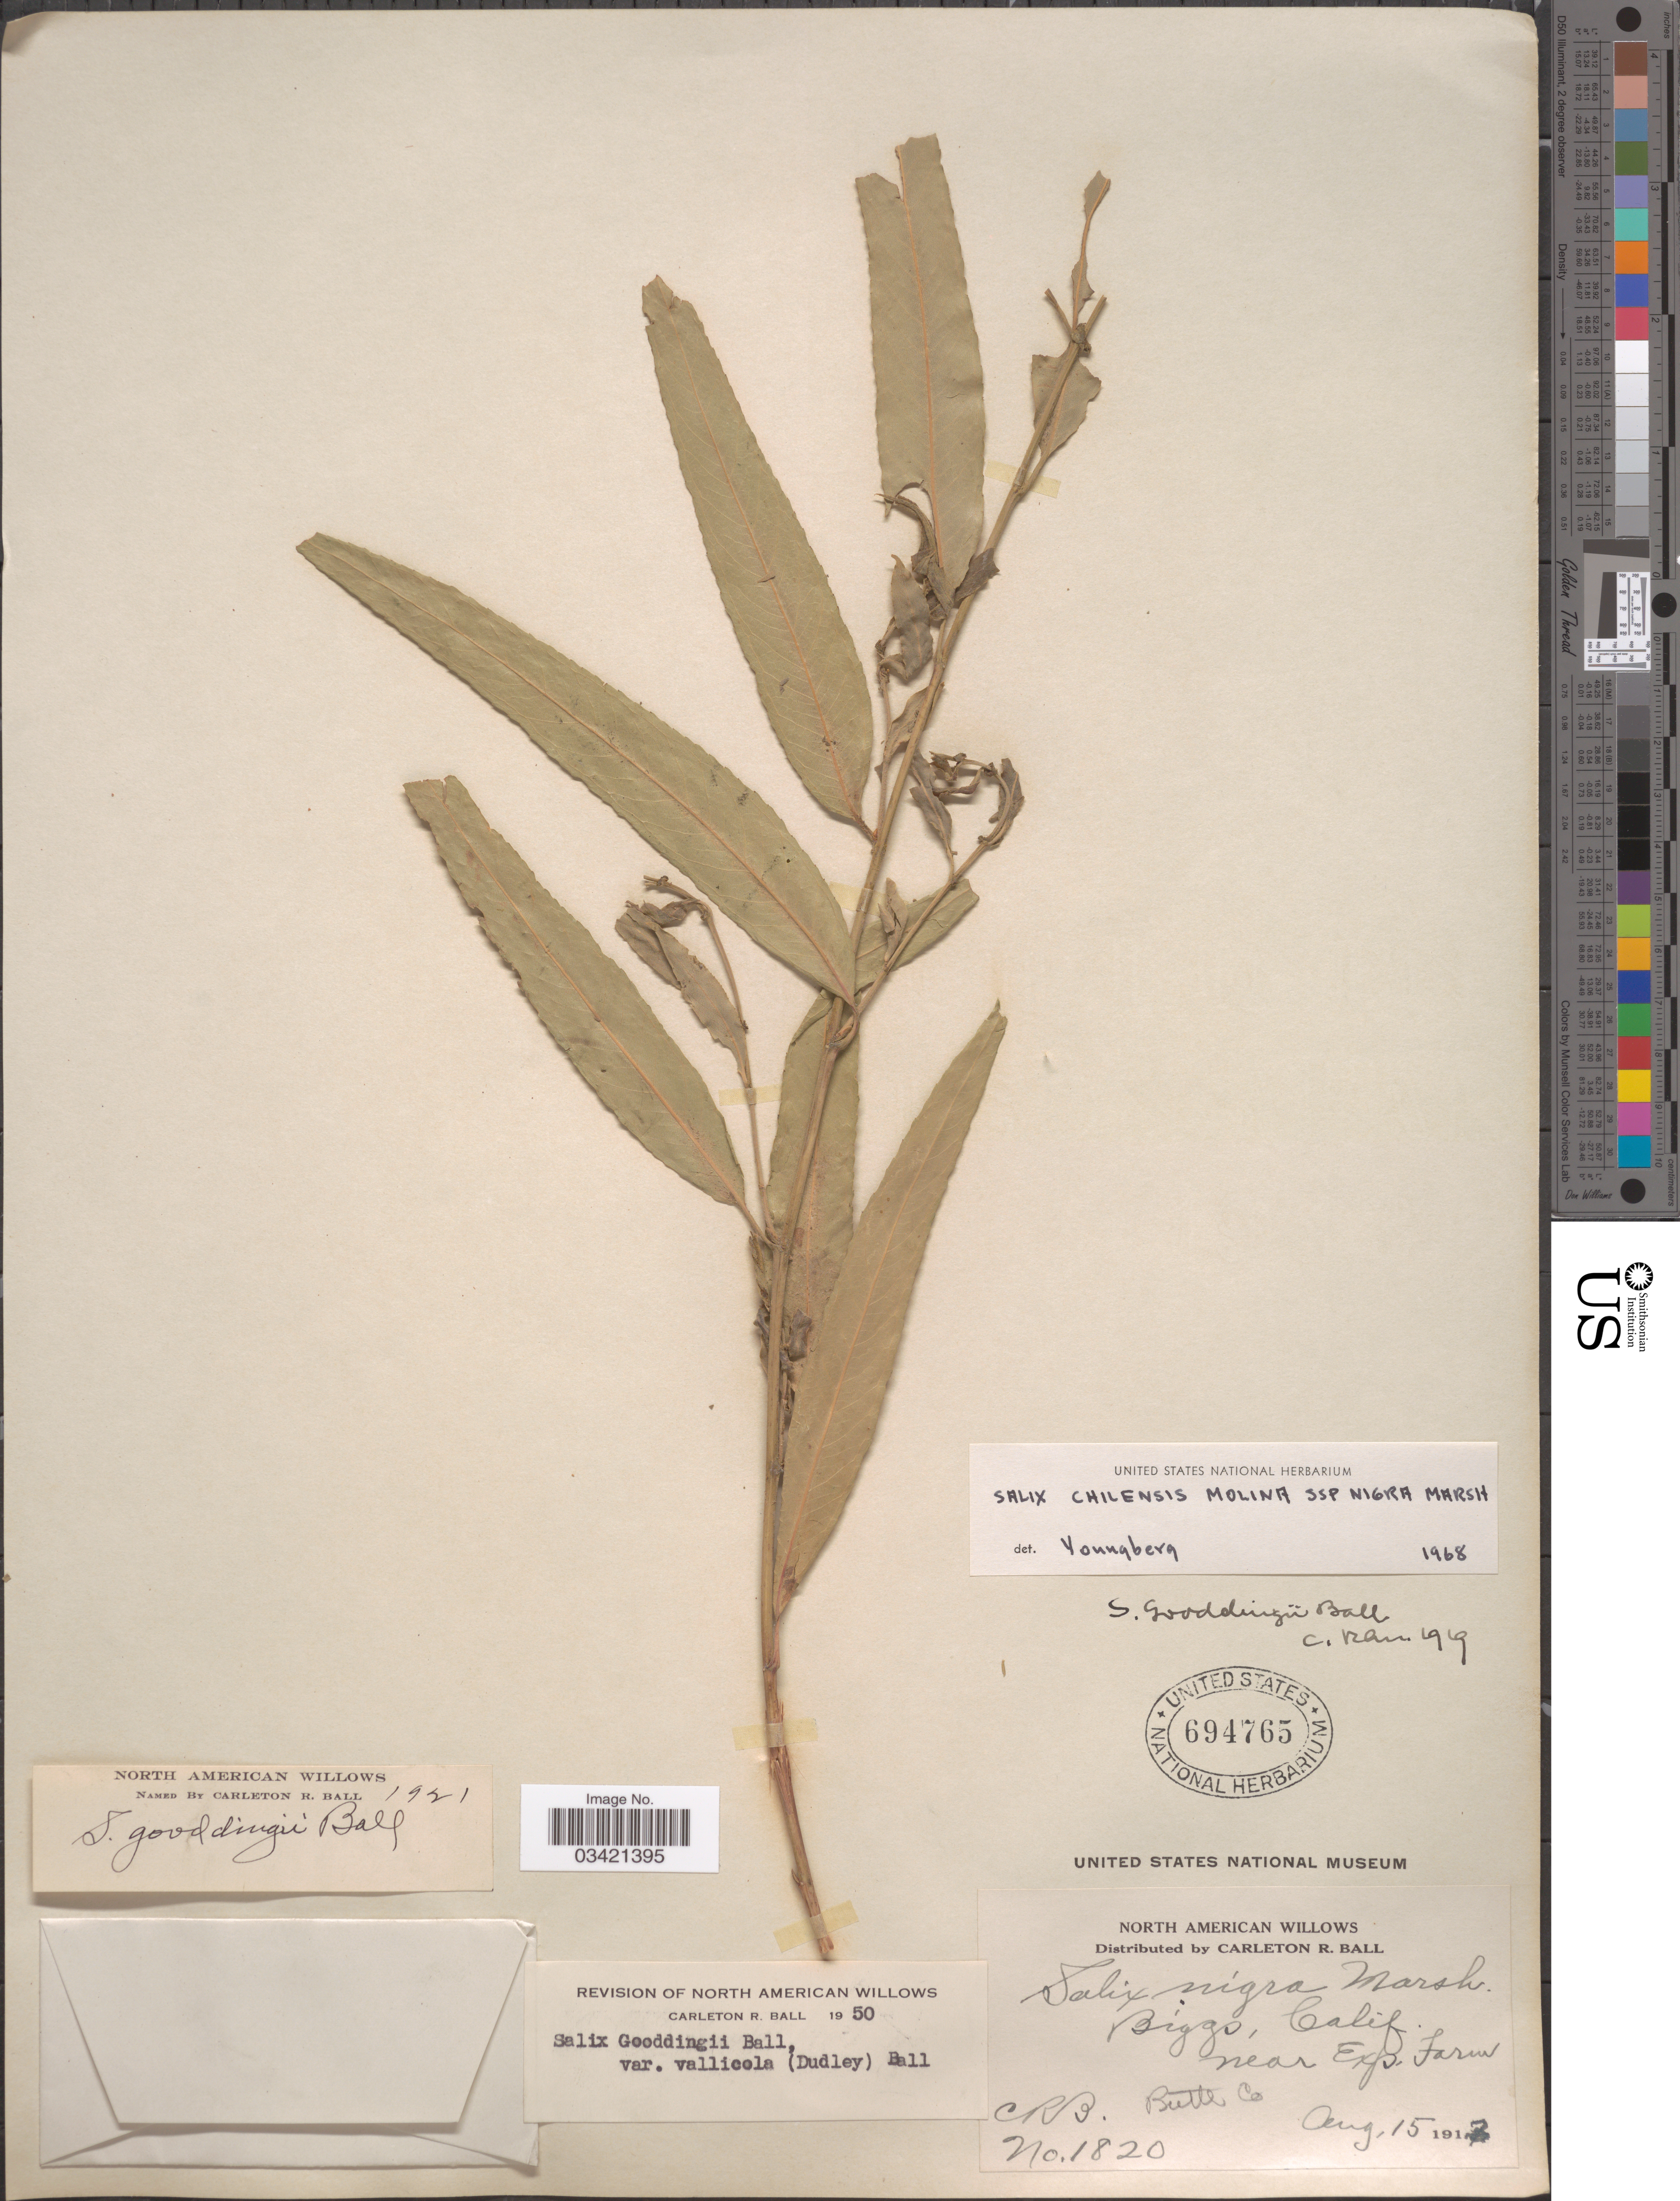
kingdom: Plantae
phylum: Tracheophyta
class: Magnoliopsida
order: Malpighiales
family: Salicaceae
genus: Salix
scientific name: Salix gooddingii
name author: C.R. Ball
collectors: C. R. Ball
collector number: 1820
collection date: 1917-08-15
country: United States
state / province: California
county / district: Butte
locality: Biggo, Calif. near Exp. Farm. Butte Co.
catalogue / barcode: US 694765